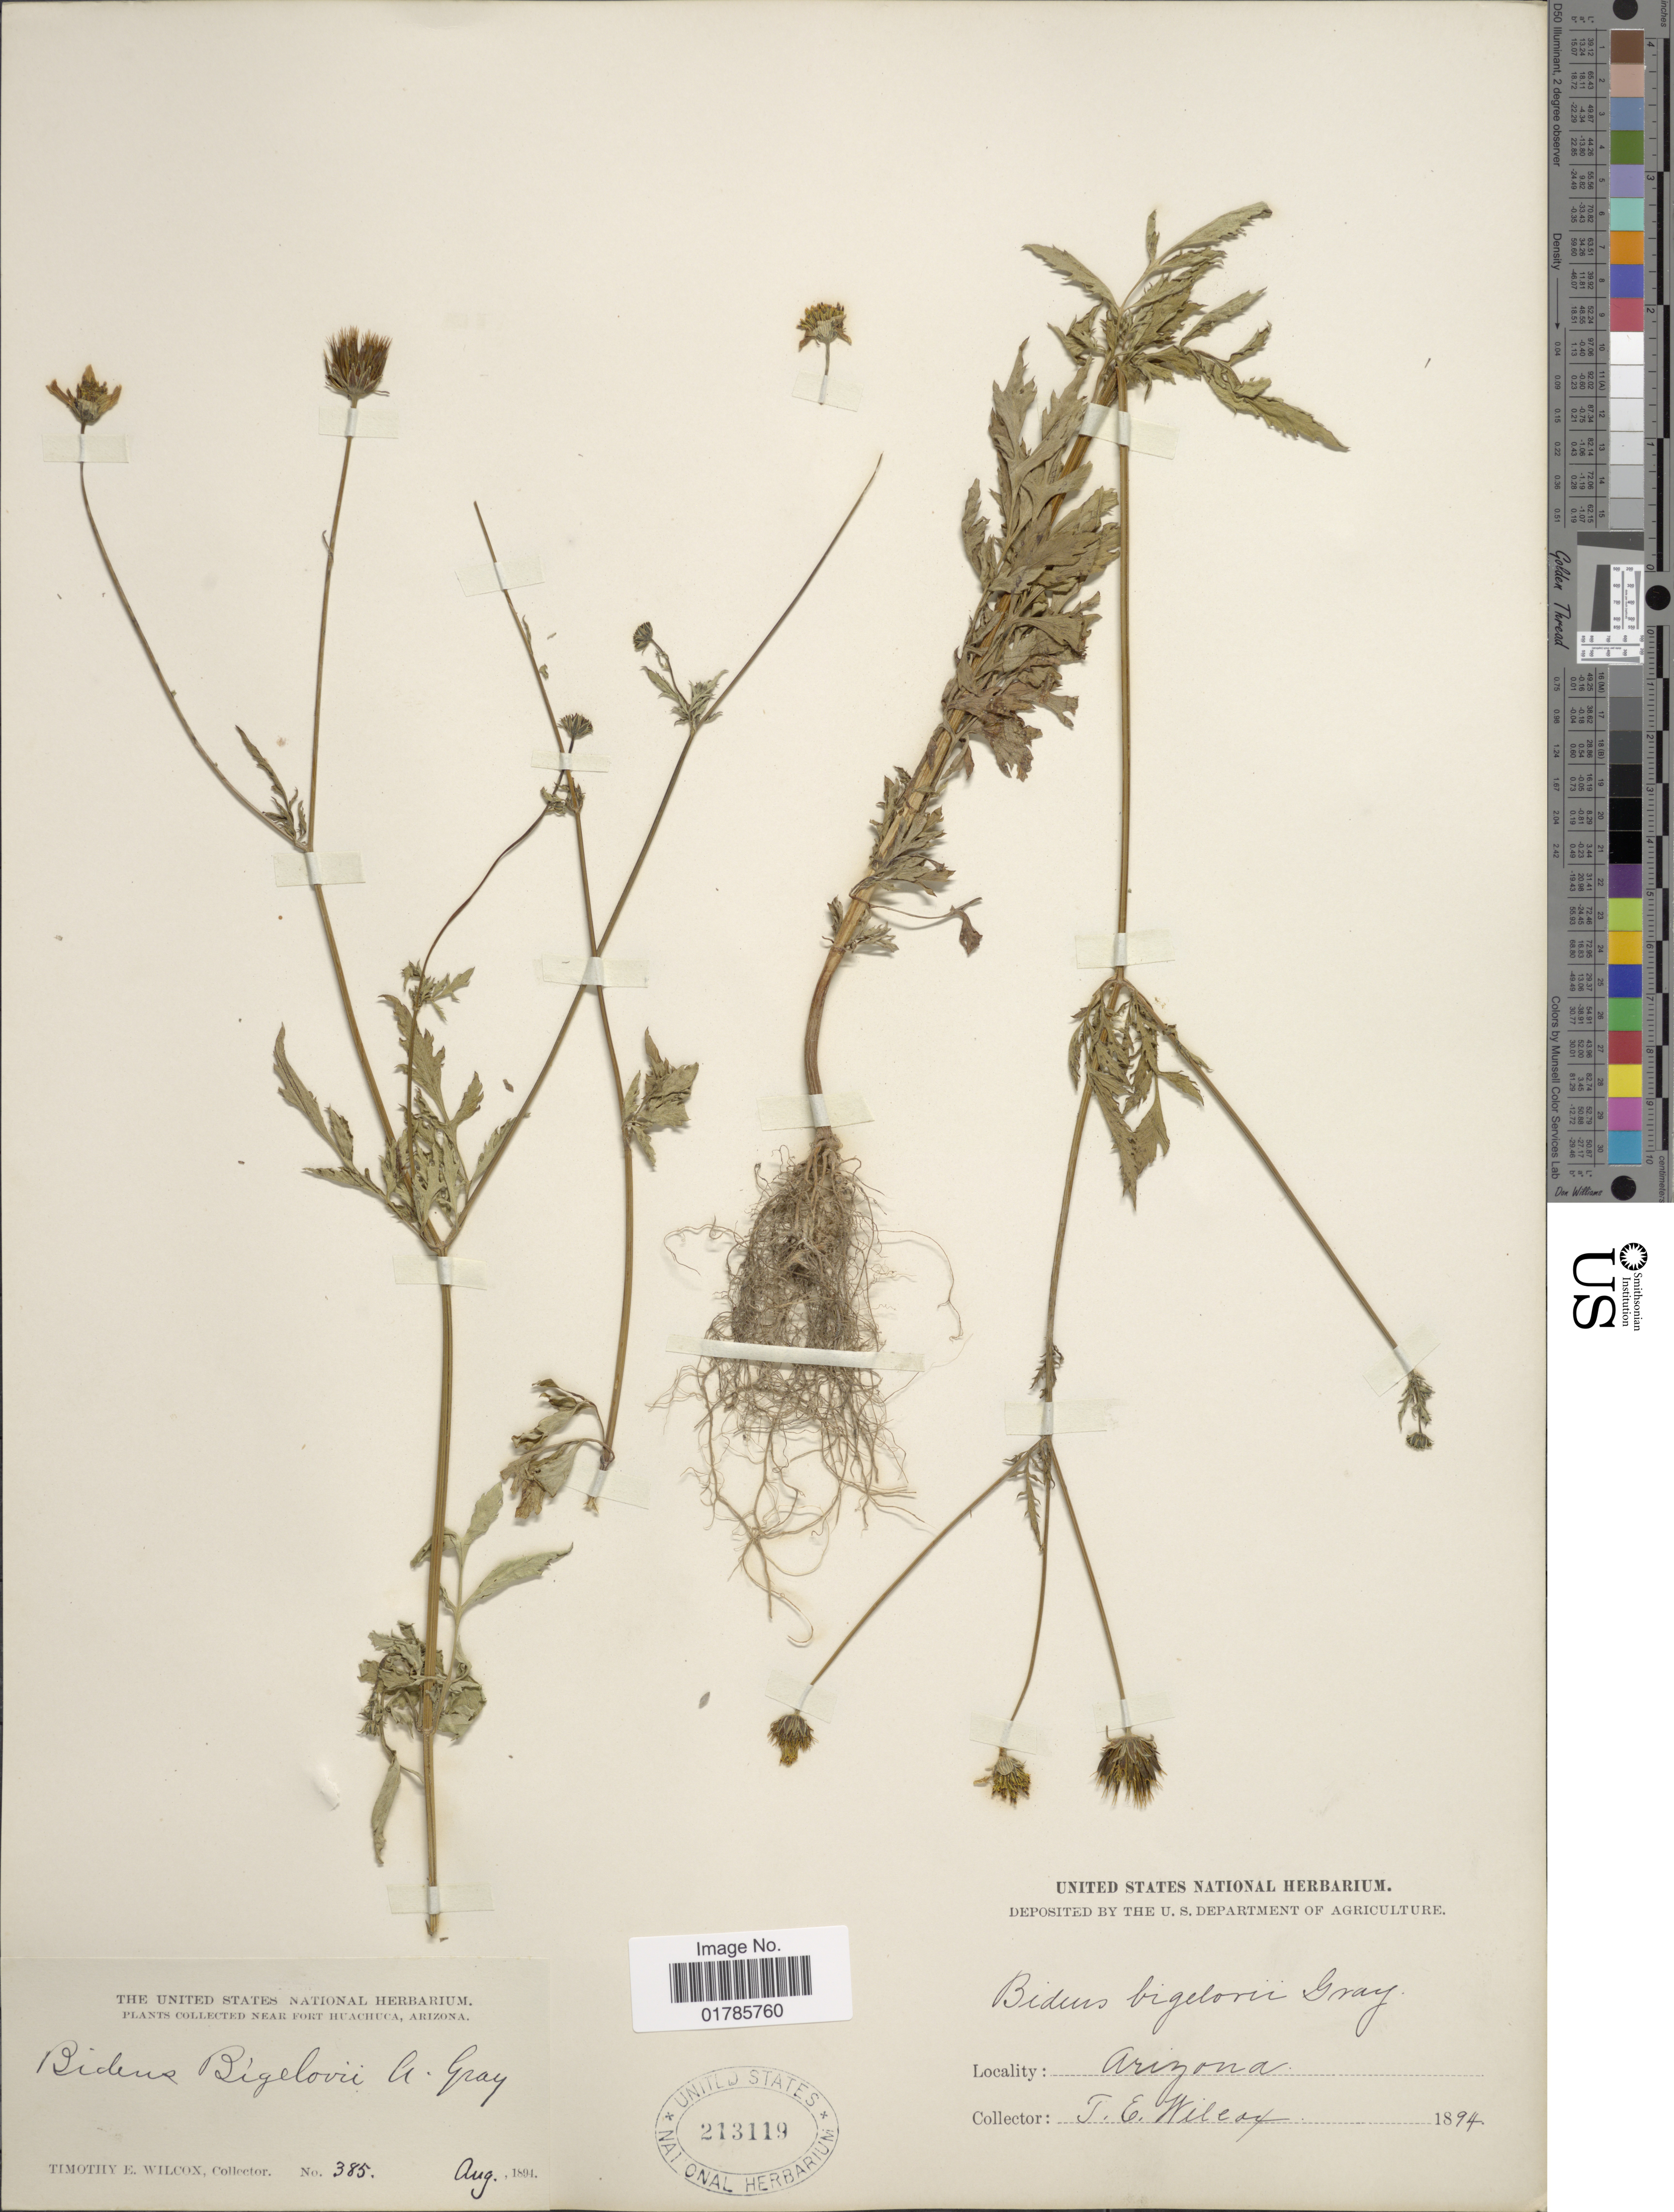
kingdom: Plantae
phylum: Tracheophyta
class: Magnoliopsida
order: Asterales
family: Asteraceae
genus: Bidens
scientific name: Bidens bigelovii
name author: A. Gray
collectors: T. E. Wilcox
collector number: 385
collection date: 1894-08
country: United States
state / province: Arizona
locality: Near Fort Huachuca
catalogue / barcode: US 213119